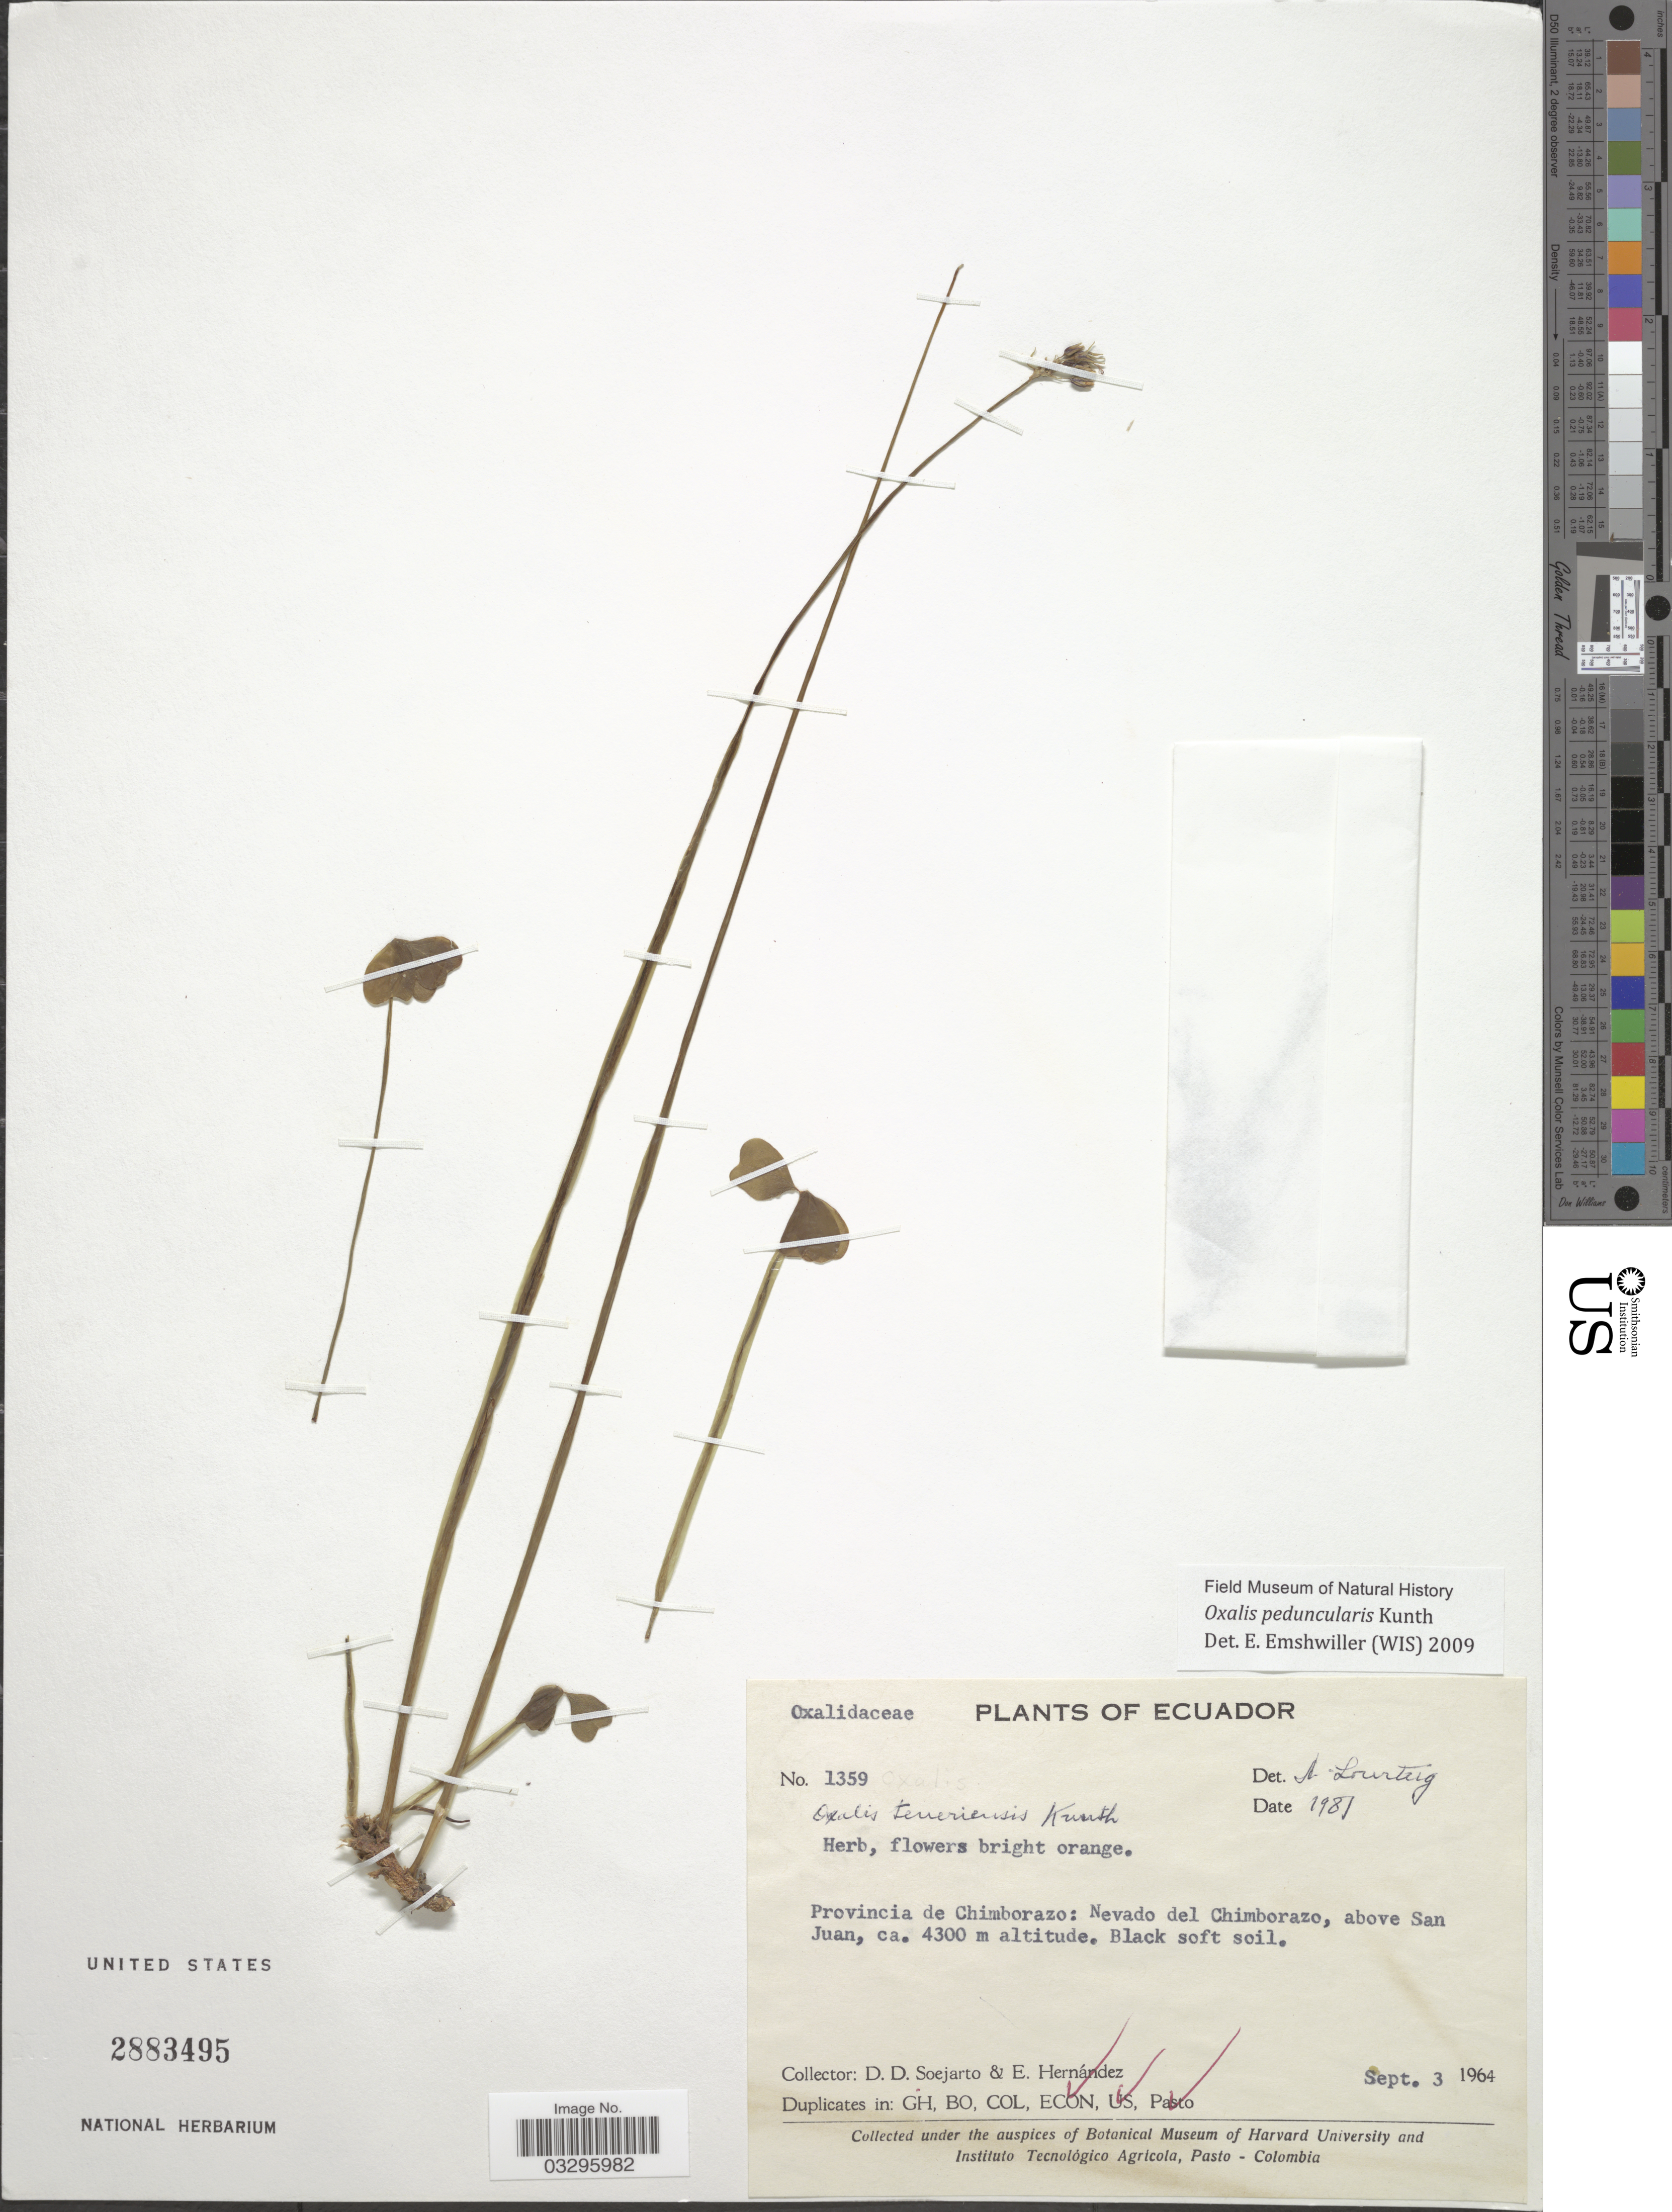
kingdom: Plantae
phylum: Tracheophyta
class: Magnoliopsida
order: Oxalidales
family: Oxalidaceae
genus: Oxalis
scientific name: Oxalis peduncularis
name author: Kunth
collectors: E. Hernández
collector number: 1359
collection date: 1964-09-03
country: Ecuador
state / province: Chimborazo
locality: Nevado del Chimborazo, above San Juan.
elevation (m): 4300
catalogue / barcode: US 2883495